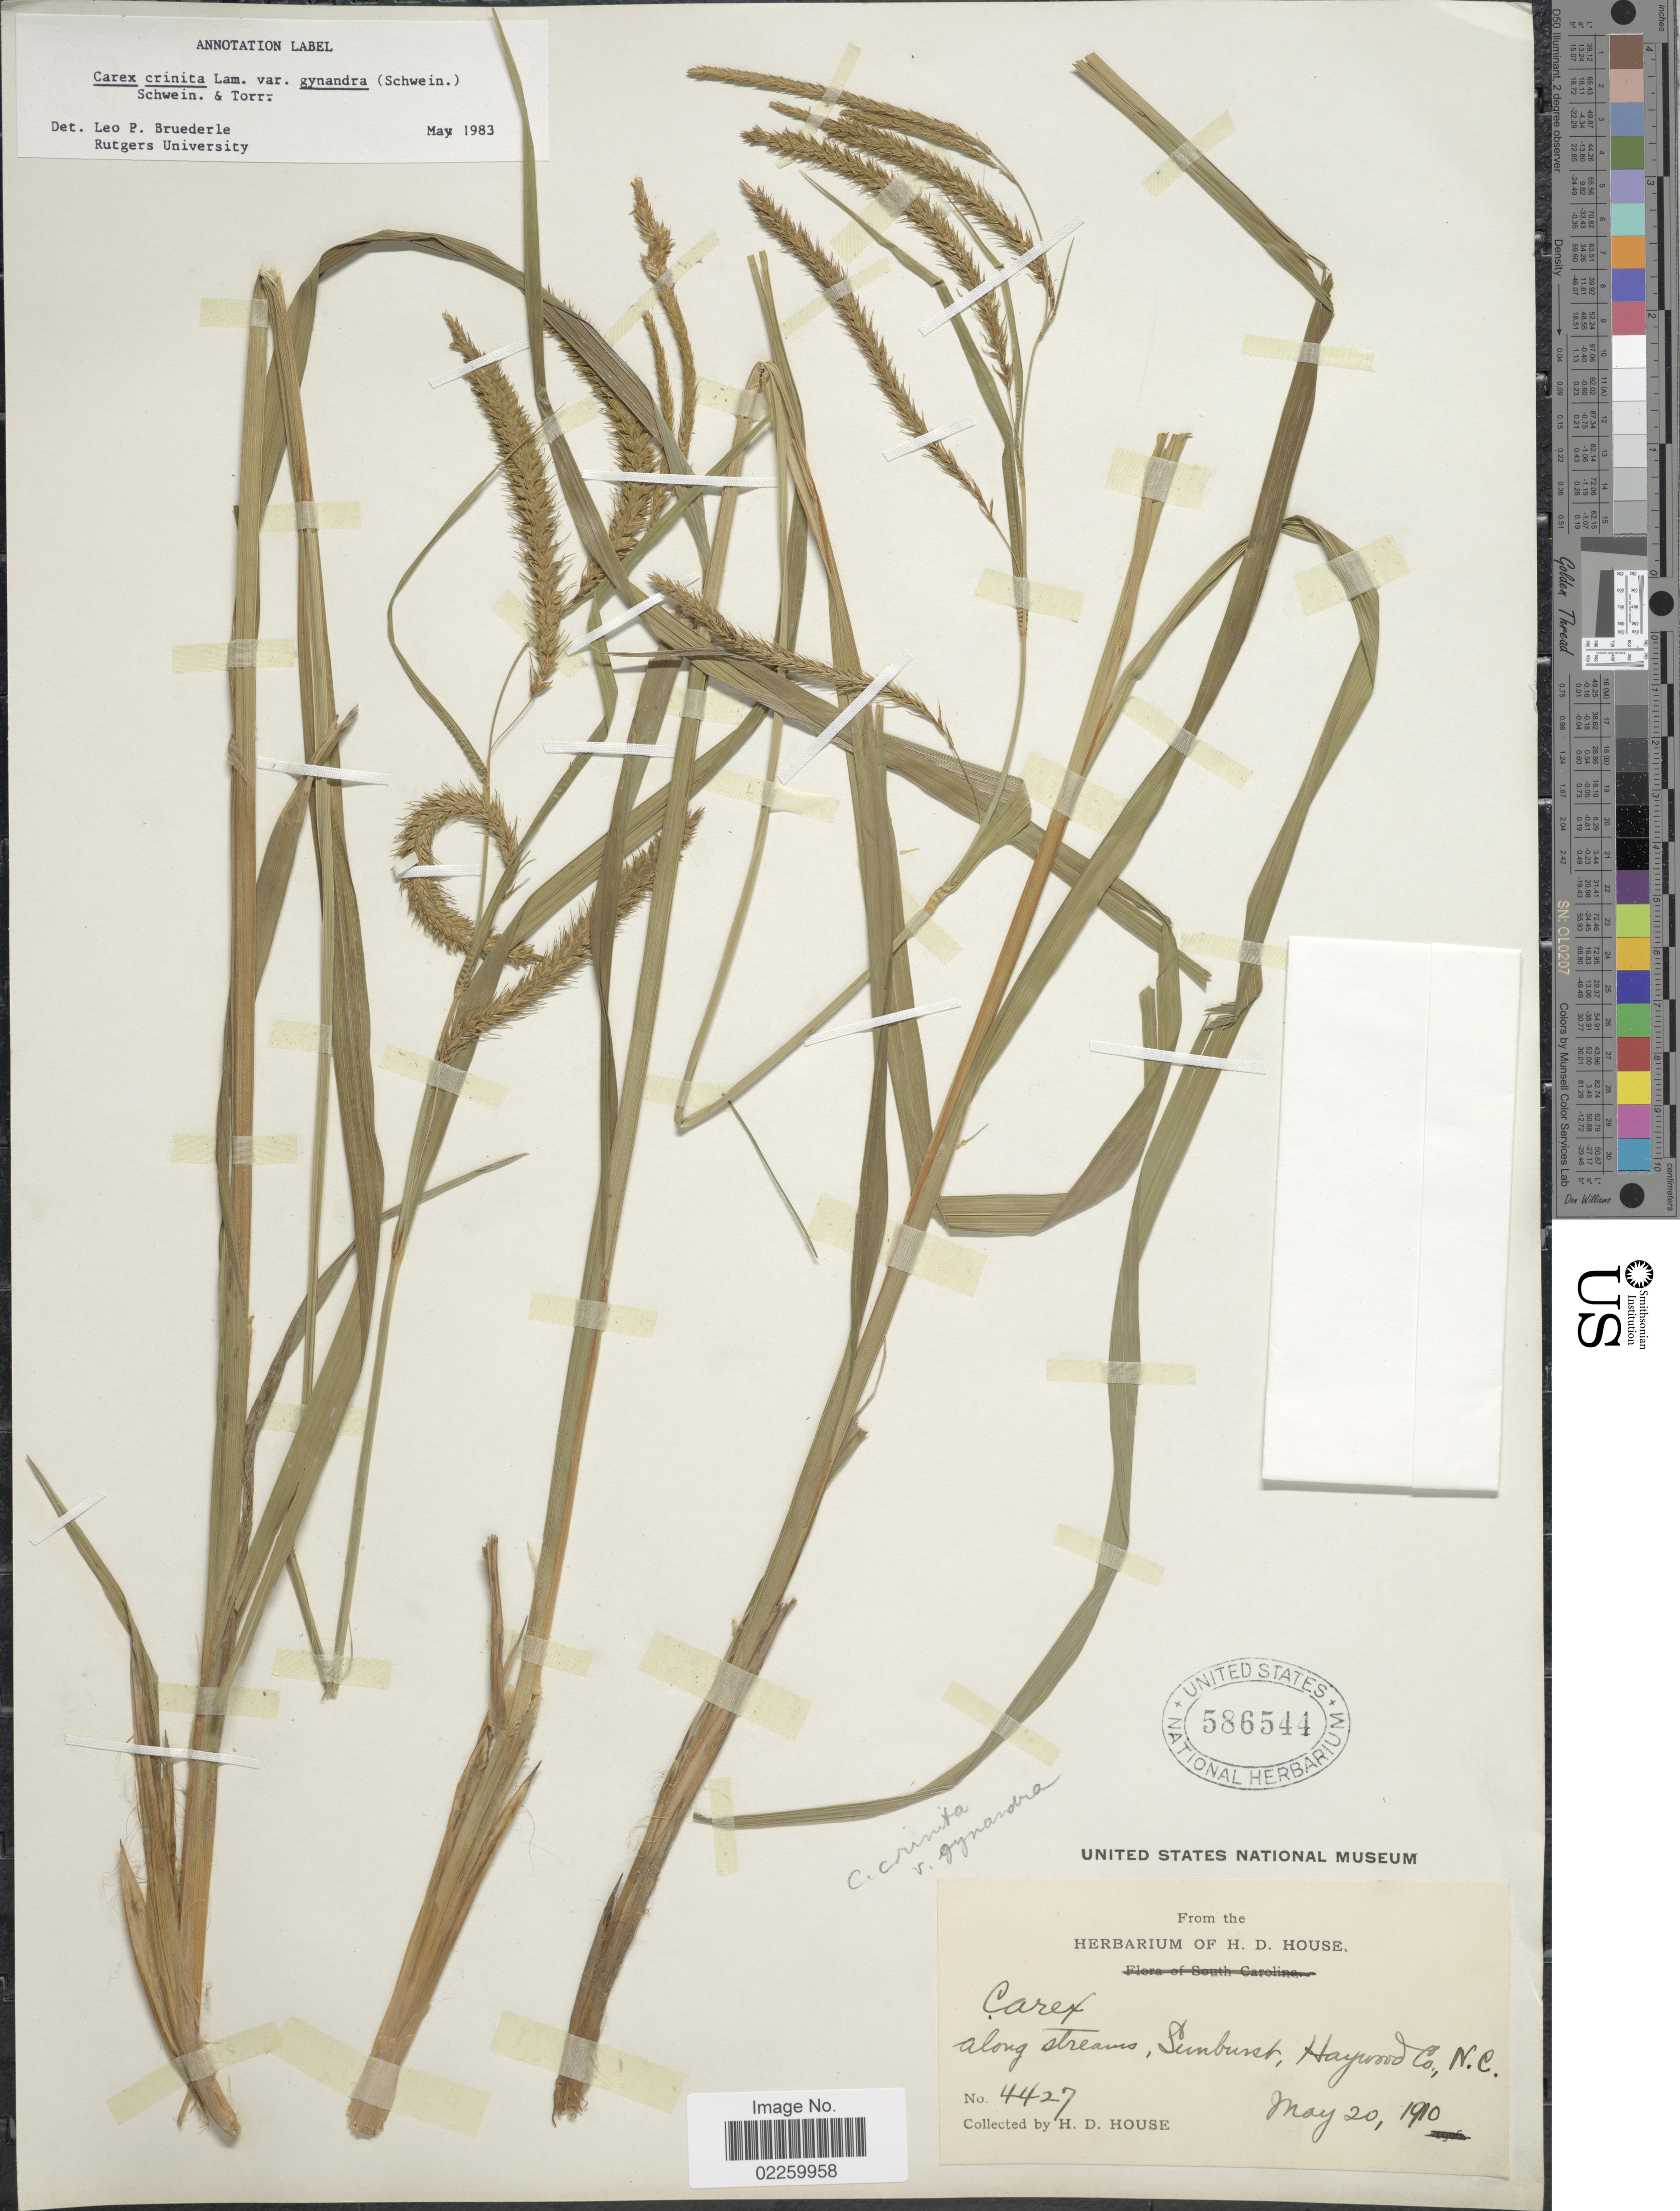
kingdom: Plantae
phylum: Tracheophyta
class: Liliopsida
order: Poales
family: Cyperaceae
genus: Carex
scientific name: Carex crinita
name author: Lam.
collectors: H. D. House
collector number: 4427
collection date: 1910-05-20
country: United States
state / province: North Carolina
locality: Along streams, Sunburst, Haywood Co., N. C.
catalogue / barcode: US 586544